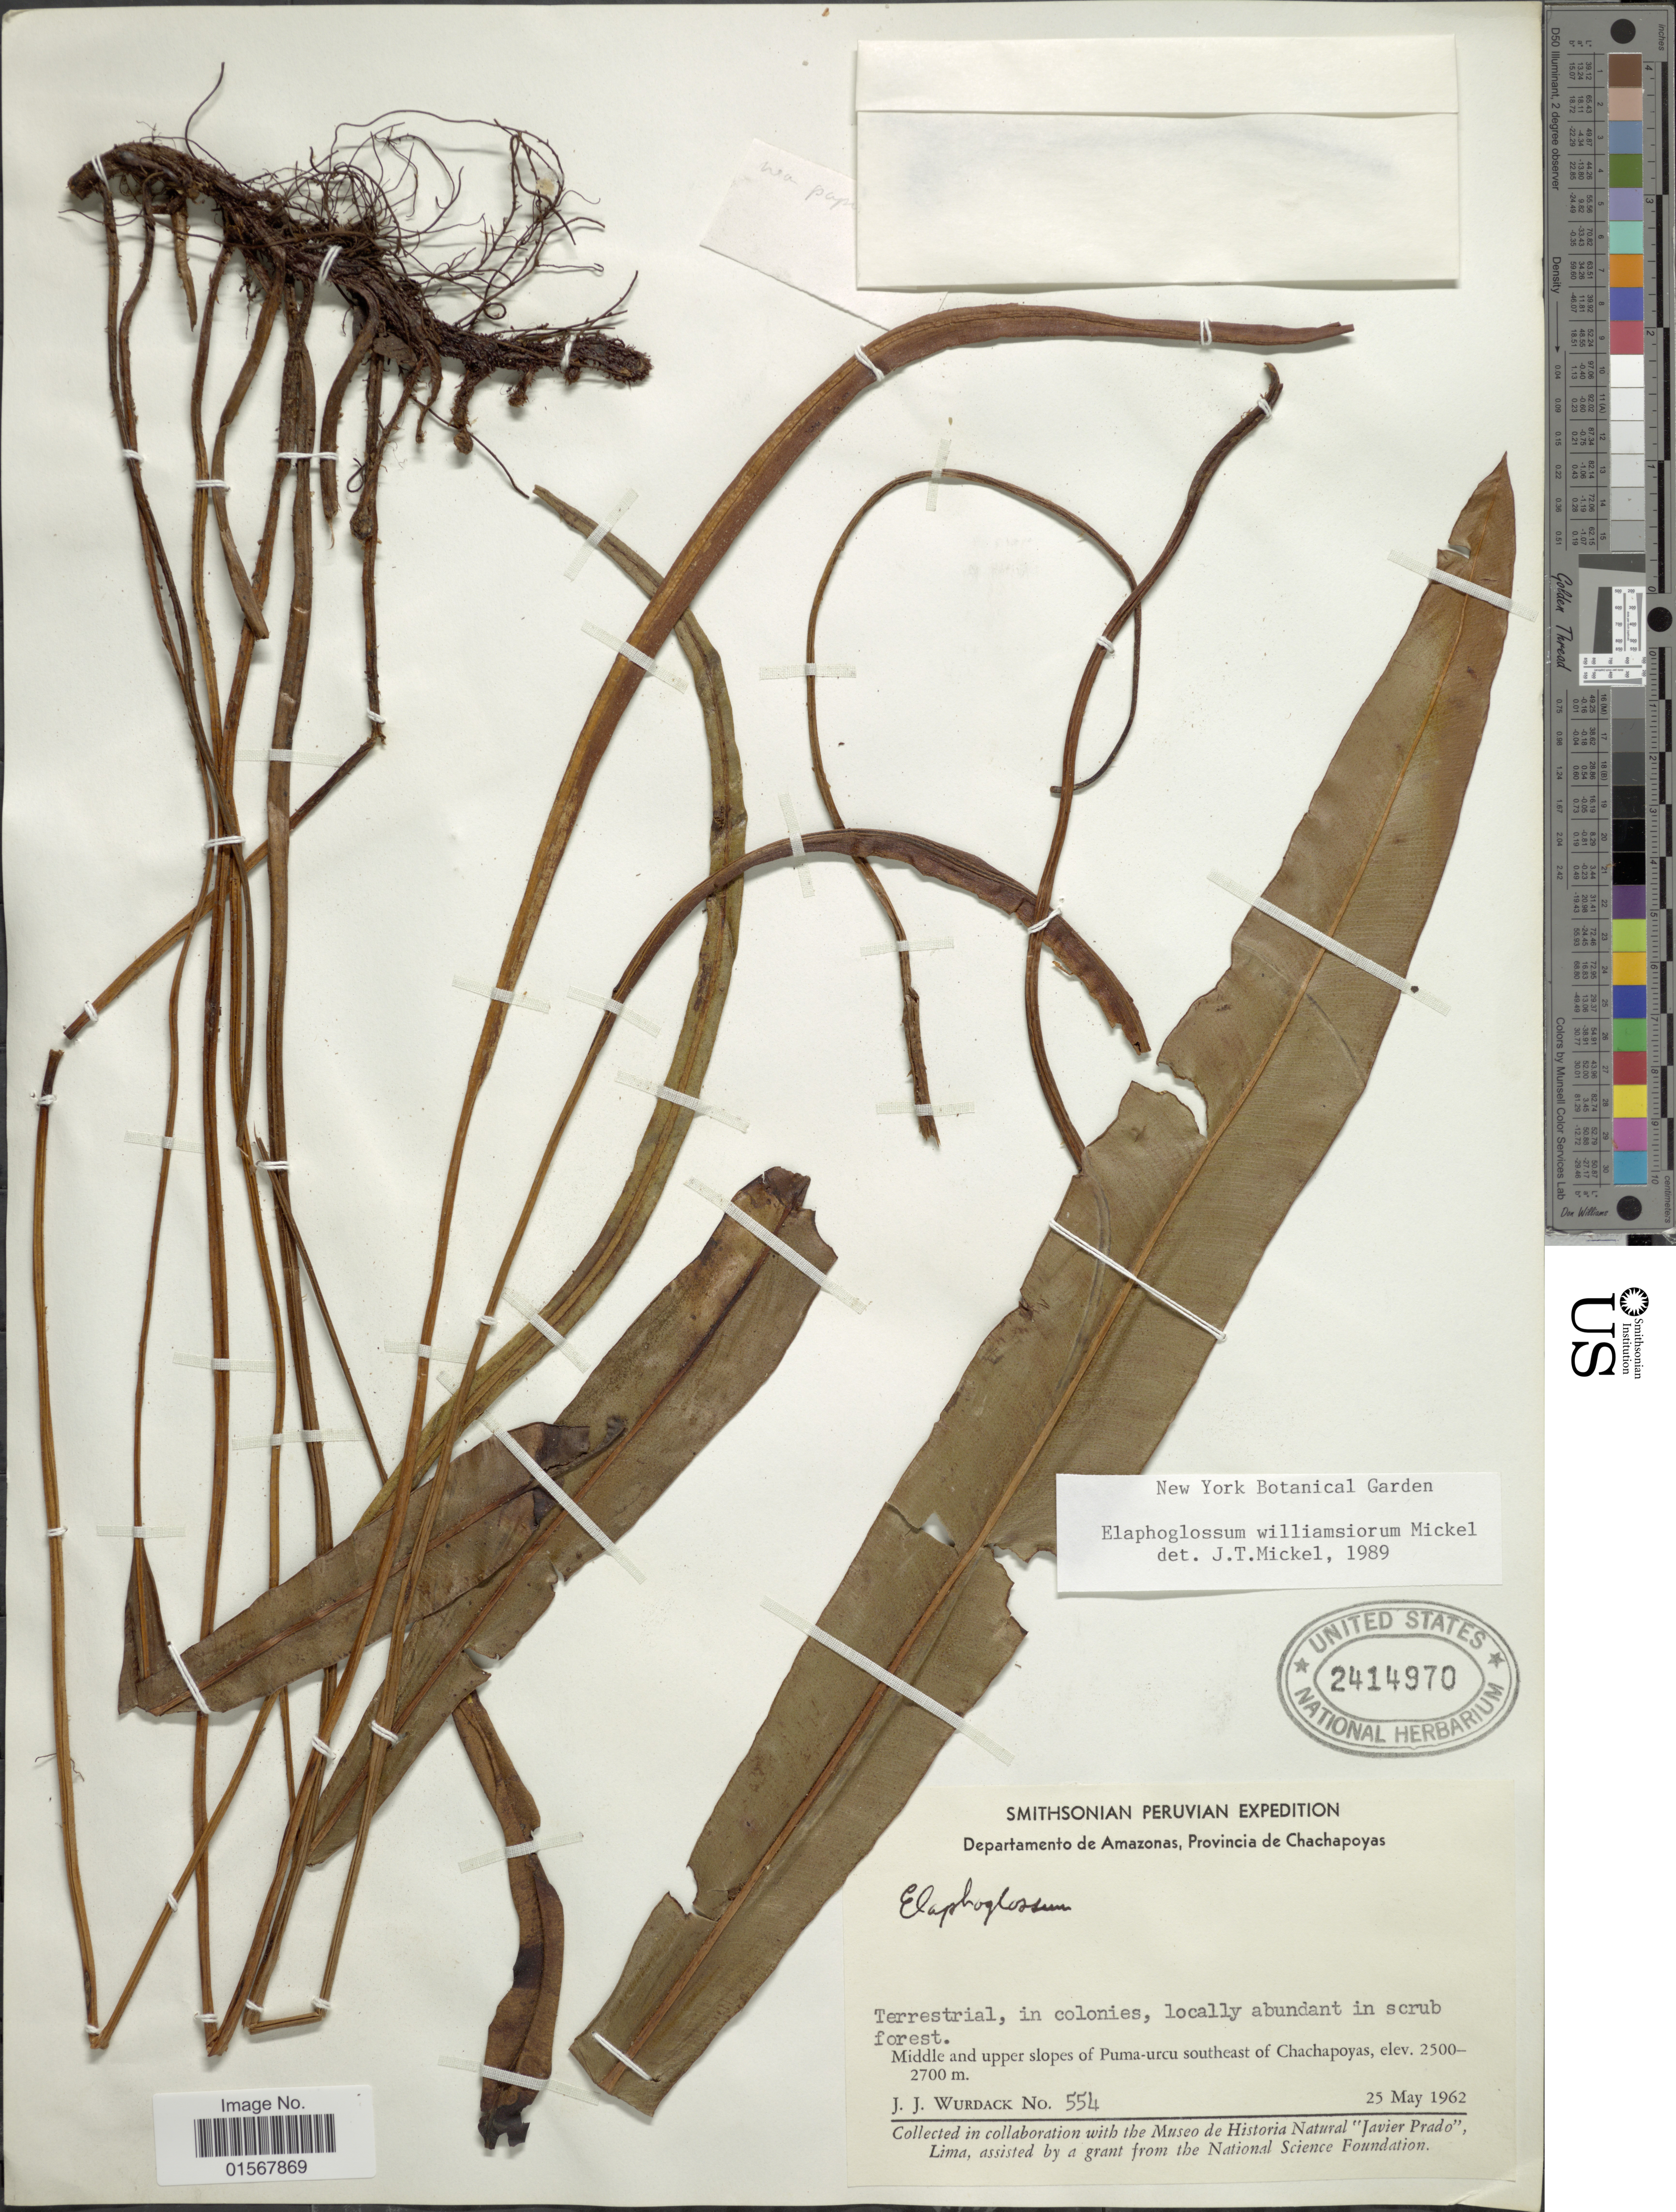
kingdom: Plantae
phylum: Tracheophyta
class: Polypodiopsida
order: Polypodiales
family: Dryopteridaceae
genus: Elaphoglossum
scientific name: Elaphoglossum williamsiorum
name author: Mickel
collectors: J. J. Wurdack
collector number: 554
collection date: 1962-05-25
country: Peru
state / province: Amazonas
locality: Departamento de Amazonas, Provincia de Chachapoyas, middle and upper slopes of Puma-urcu southeast of Chachapoyas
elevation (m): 2500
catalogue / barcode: US 2414970